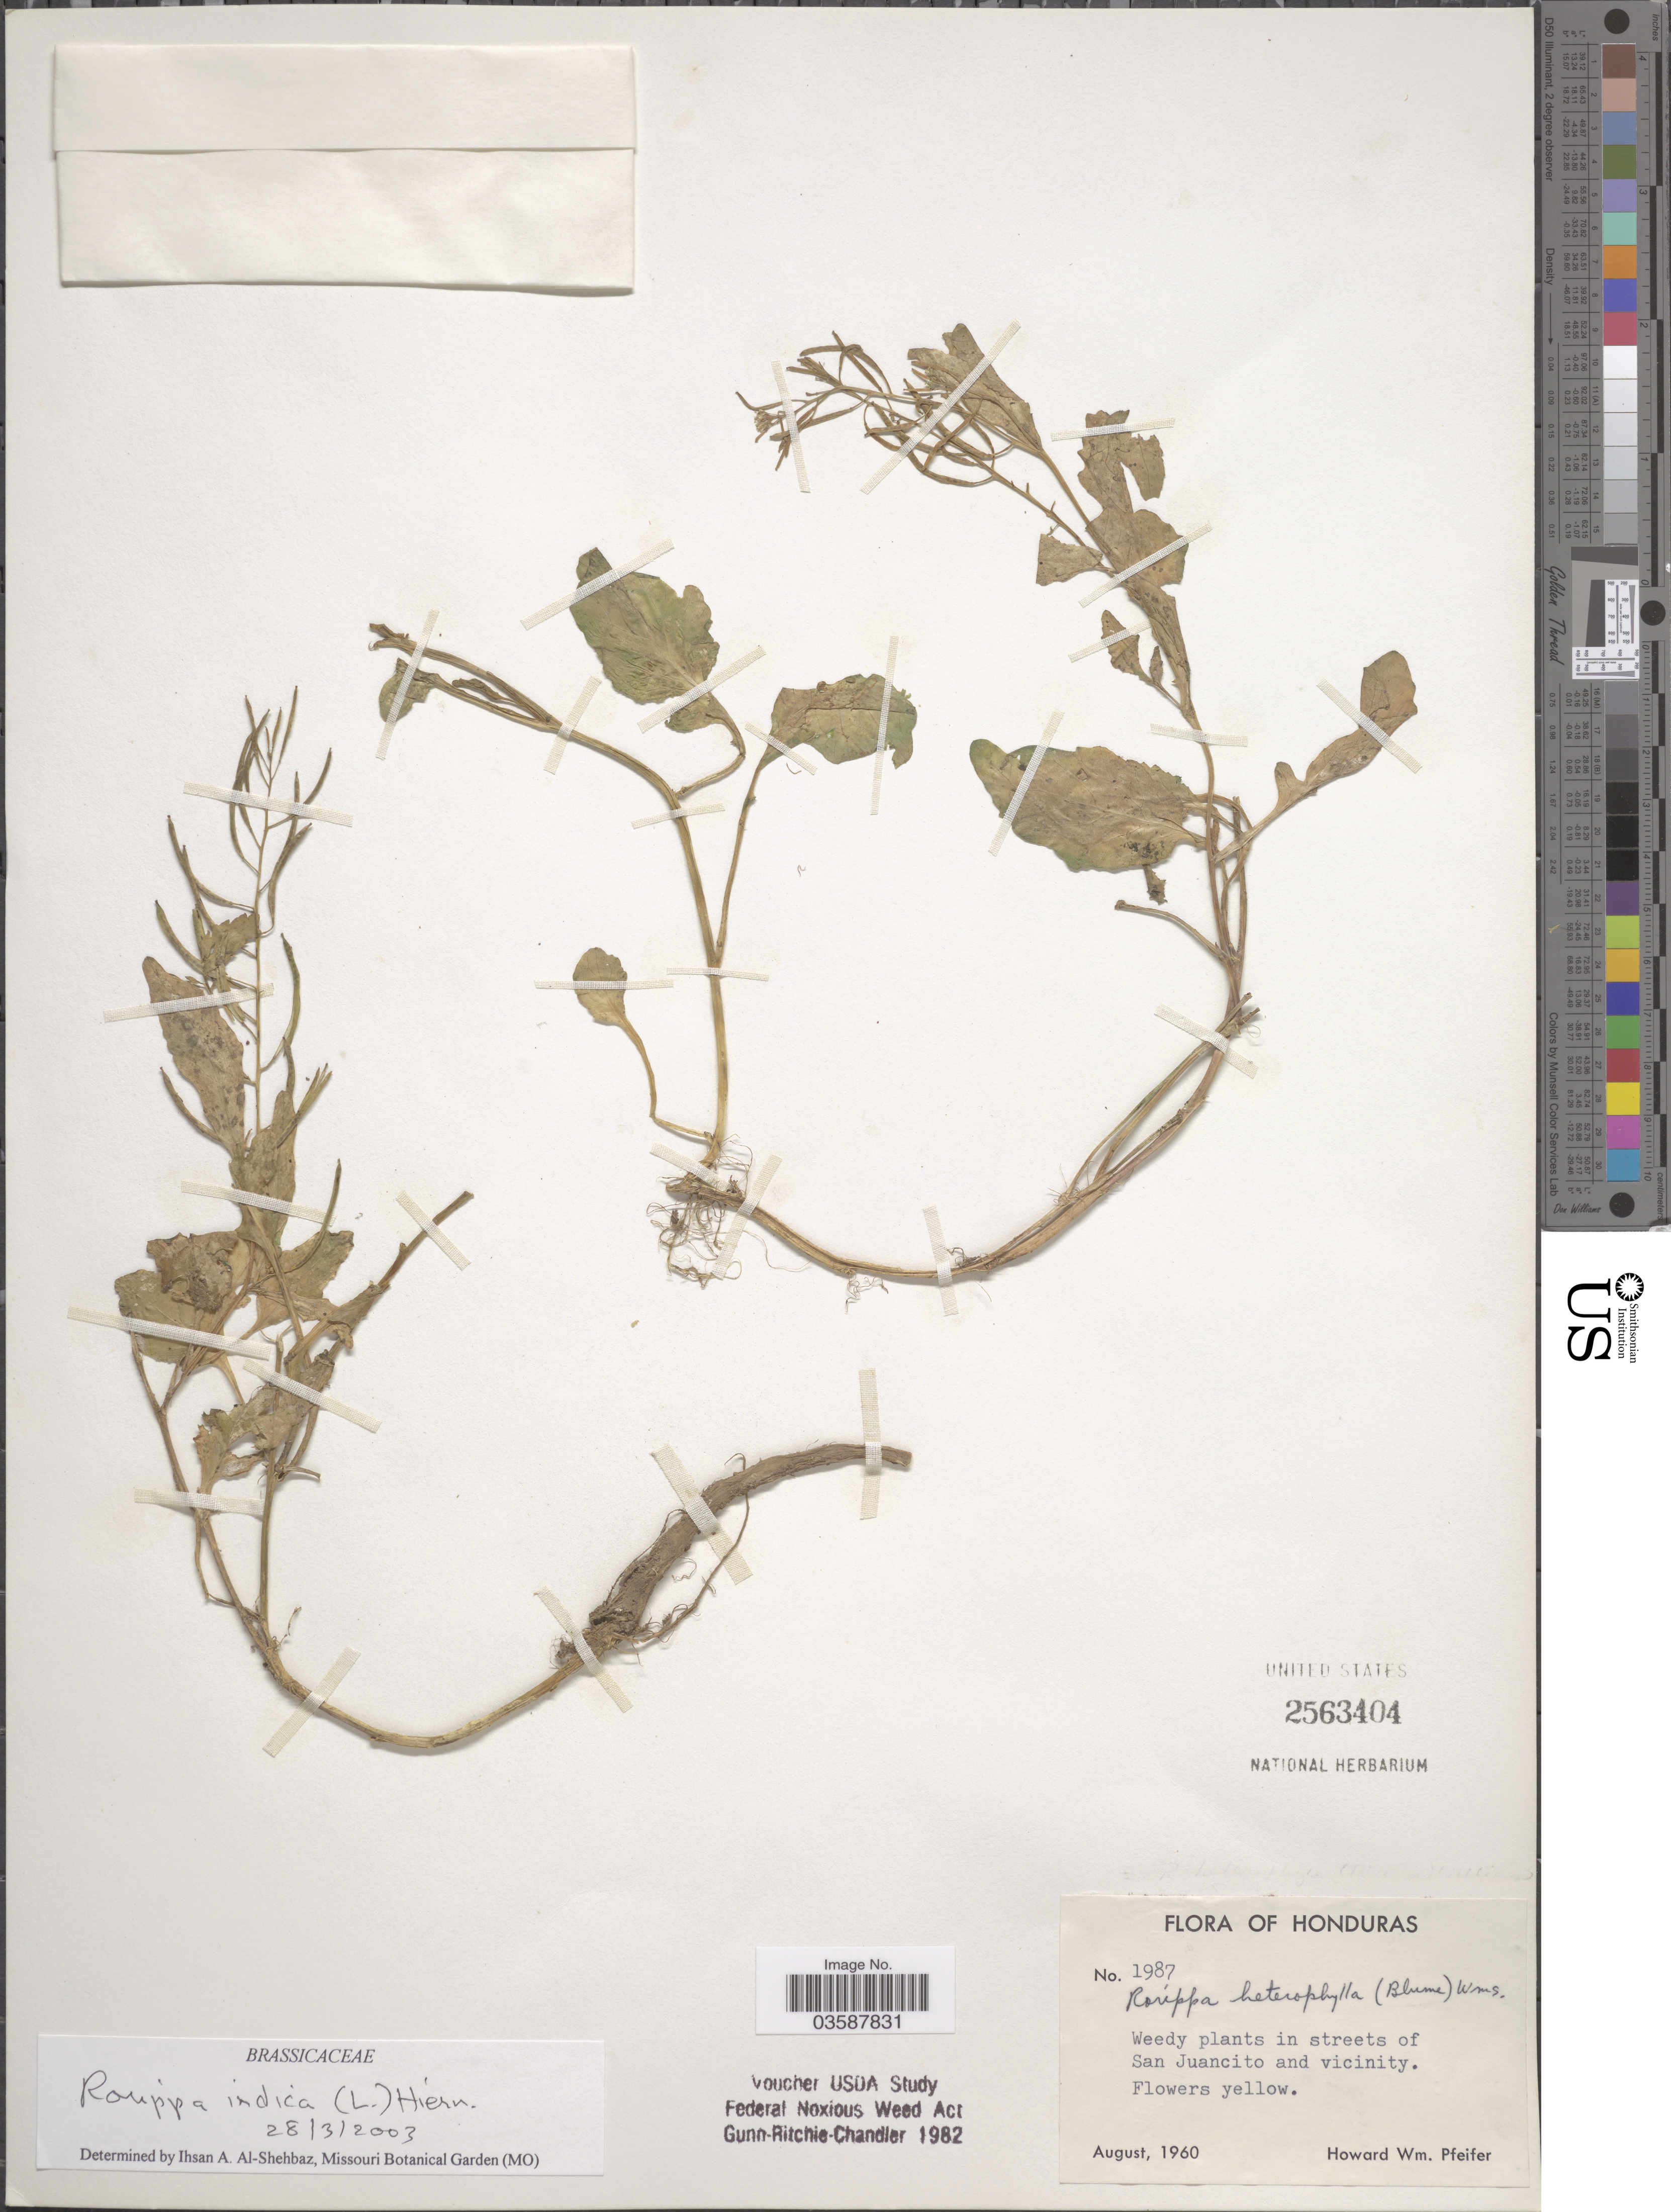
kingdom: Plantae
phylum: Tracheophyta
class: Magnoliopsida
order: Brassicales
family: Brassicaceae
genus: Rorippa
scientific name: Rorippa indica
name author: (L.) Hiern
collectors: H. W. Pfeifer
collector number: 1987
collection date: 1960-08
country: Honduras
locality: In streets of San Juancito and vicinity.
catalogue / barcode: US 2563404